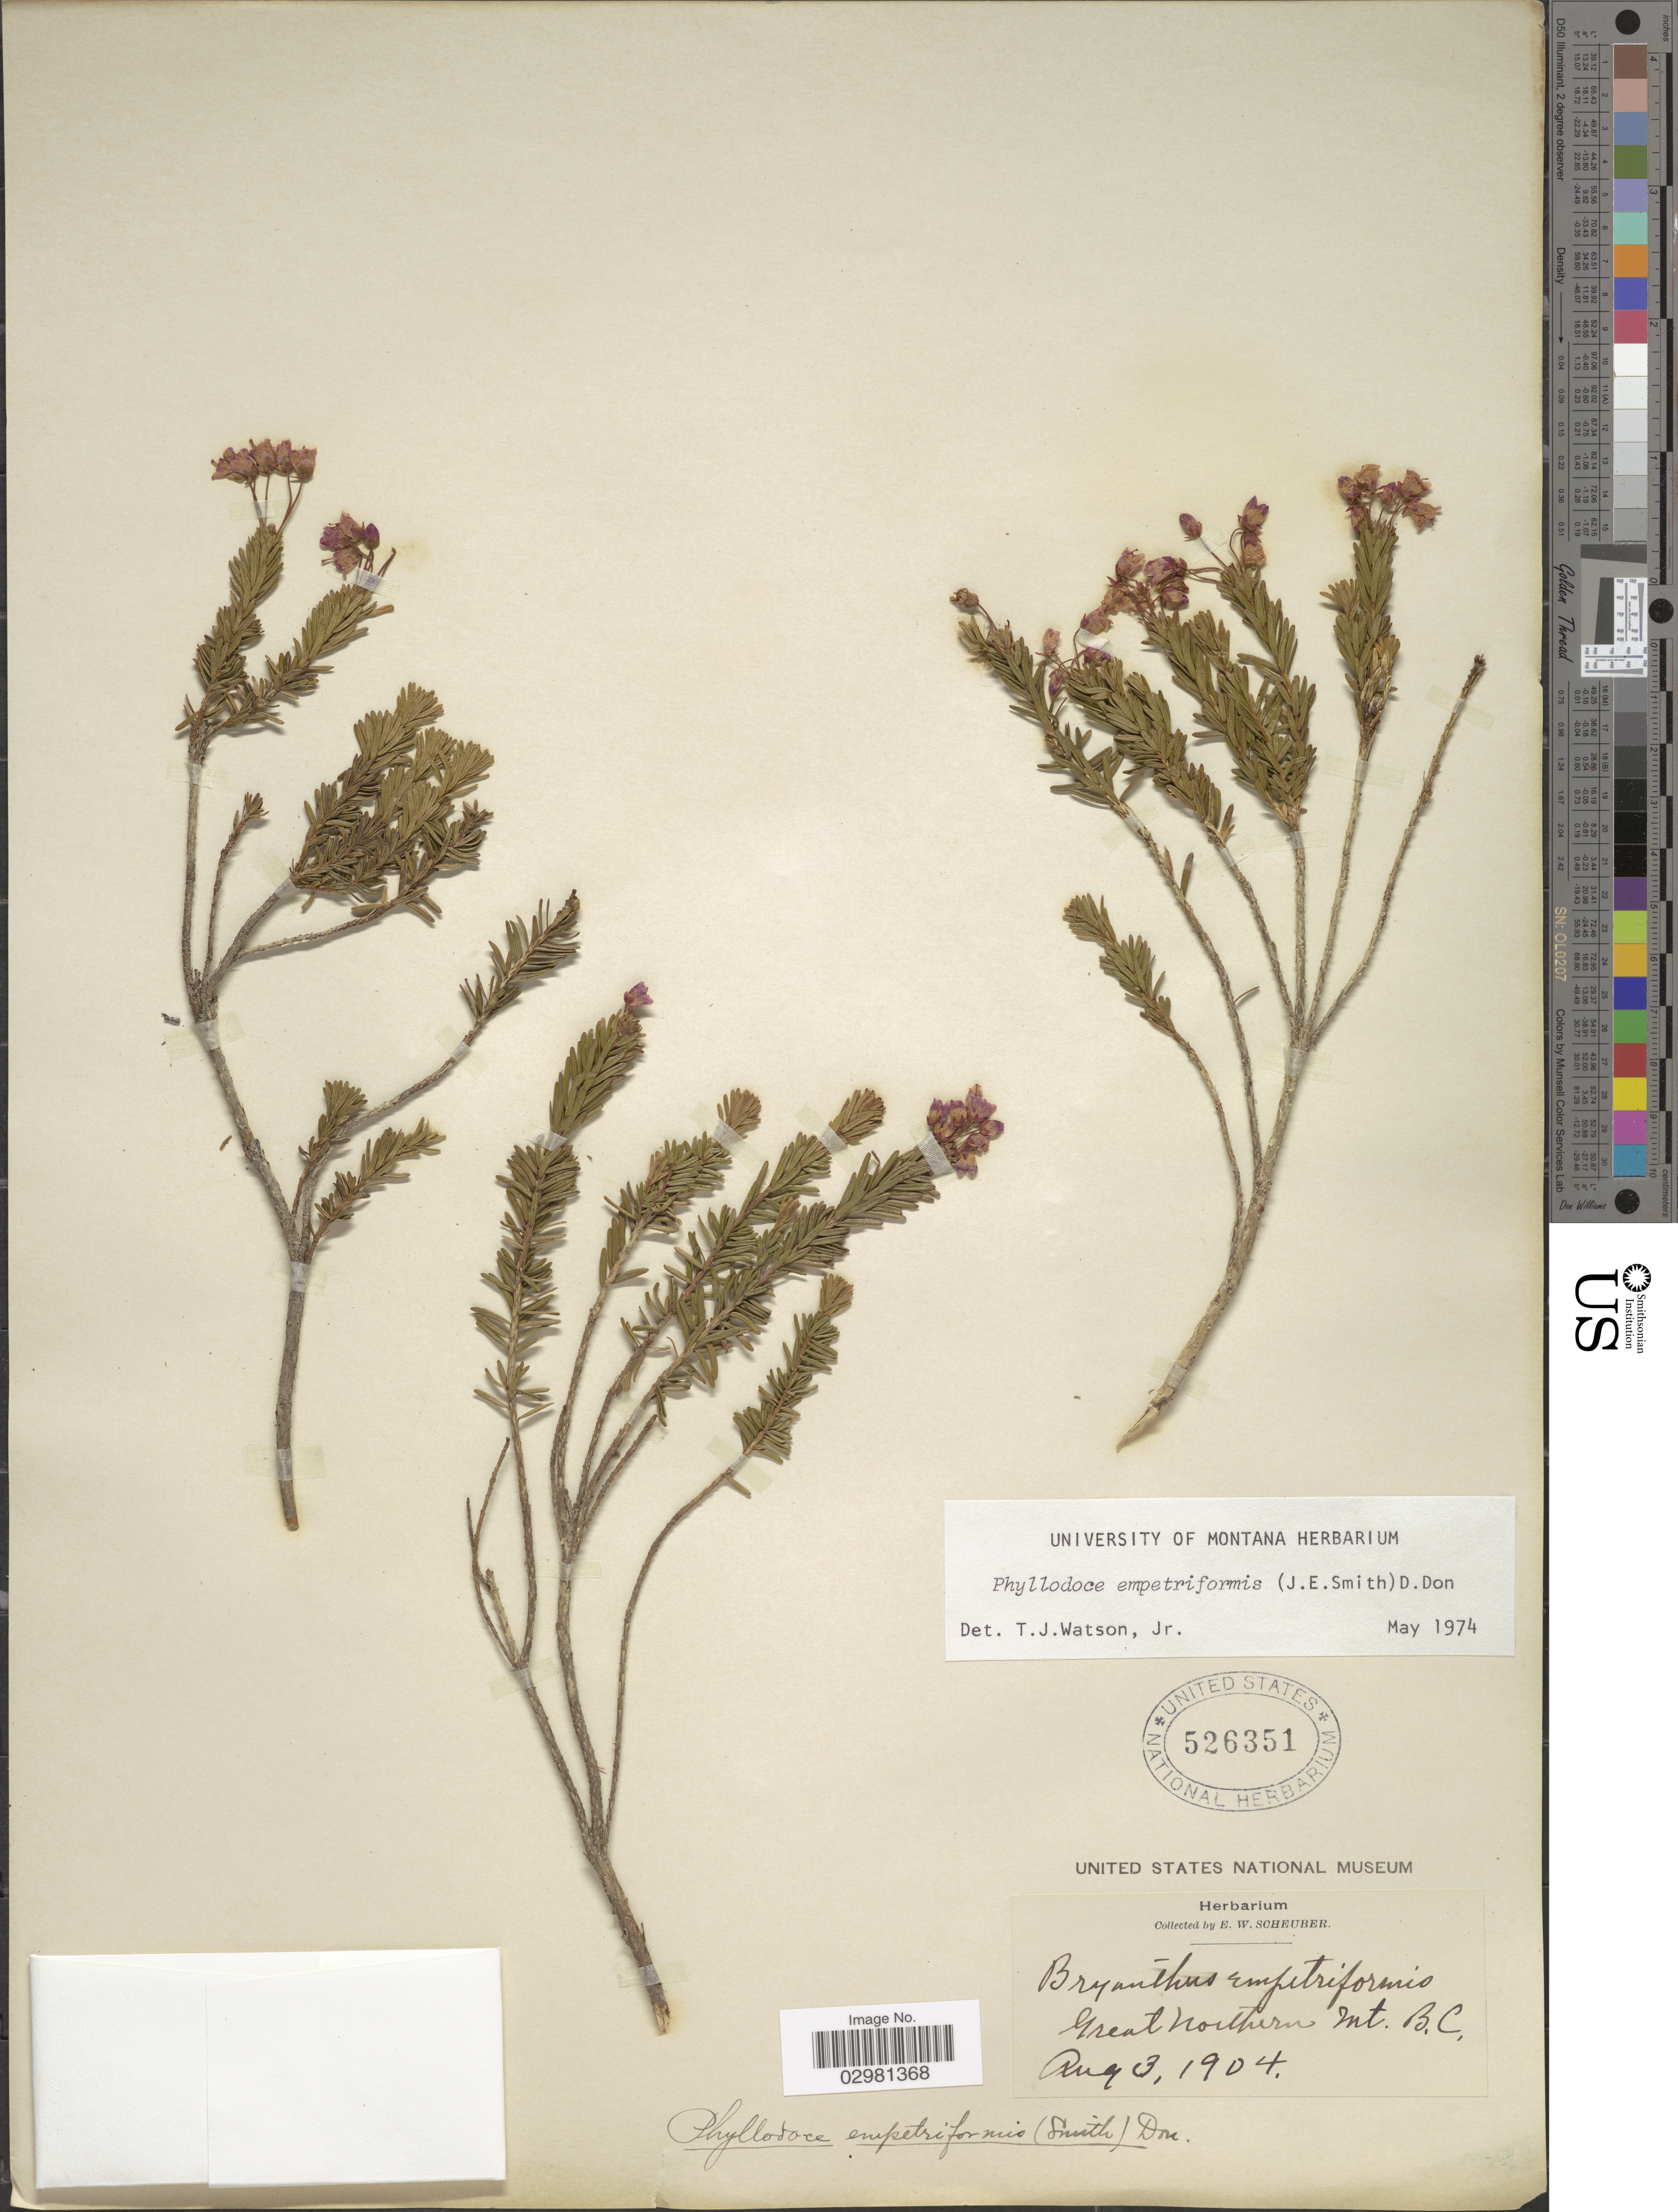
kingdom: Plantae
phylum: Tracheophyta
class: Magnoliopsida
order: Ericales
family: Ericaceae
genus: Phyllodoce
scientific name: Phyllodoce empetiformis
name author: (Small) D. Don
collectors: E. Scheuber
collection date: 1904-08-03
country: Canada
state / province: British Columbia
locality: Great Northern Mt.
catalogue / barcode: US 526351